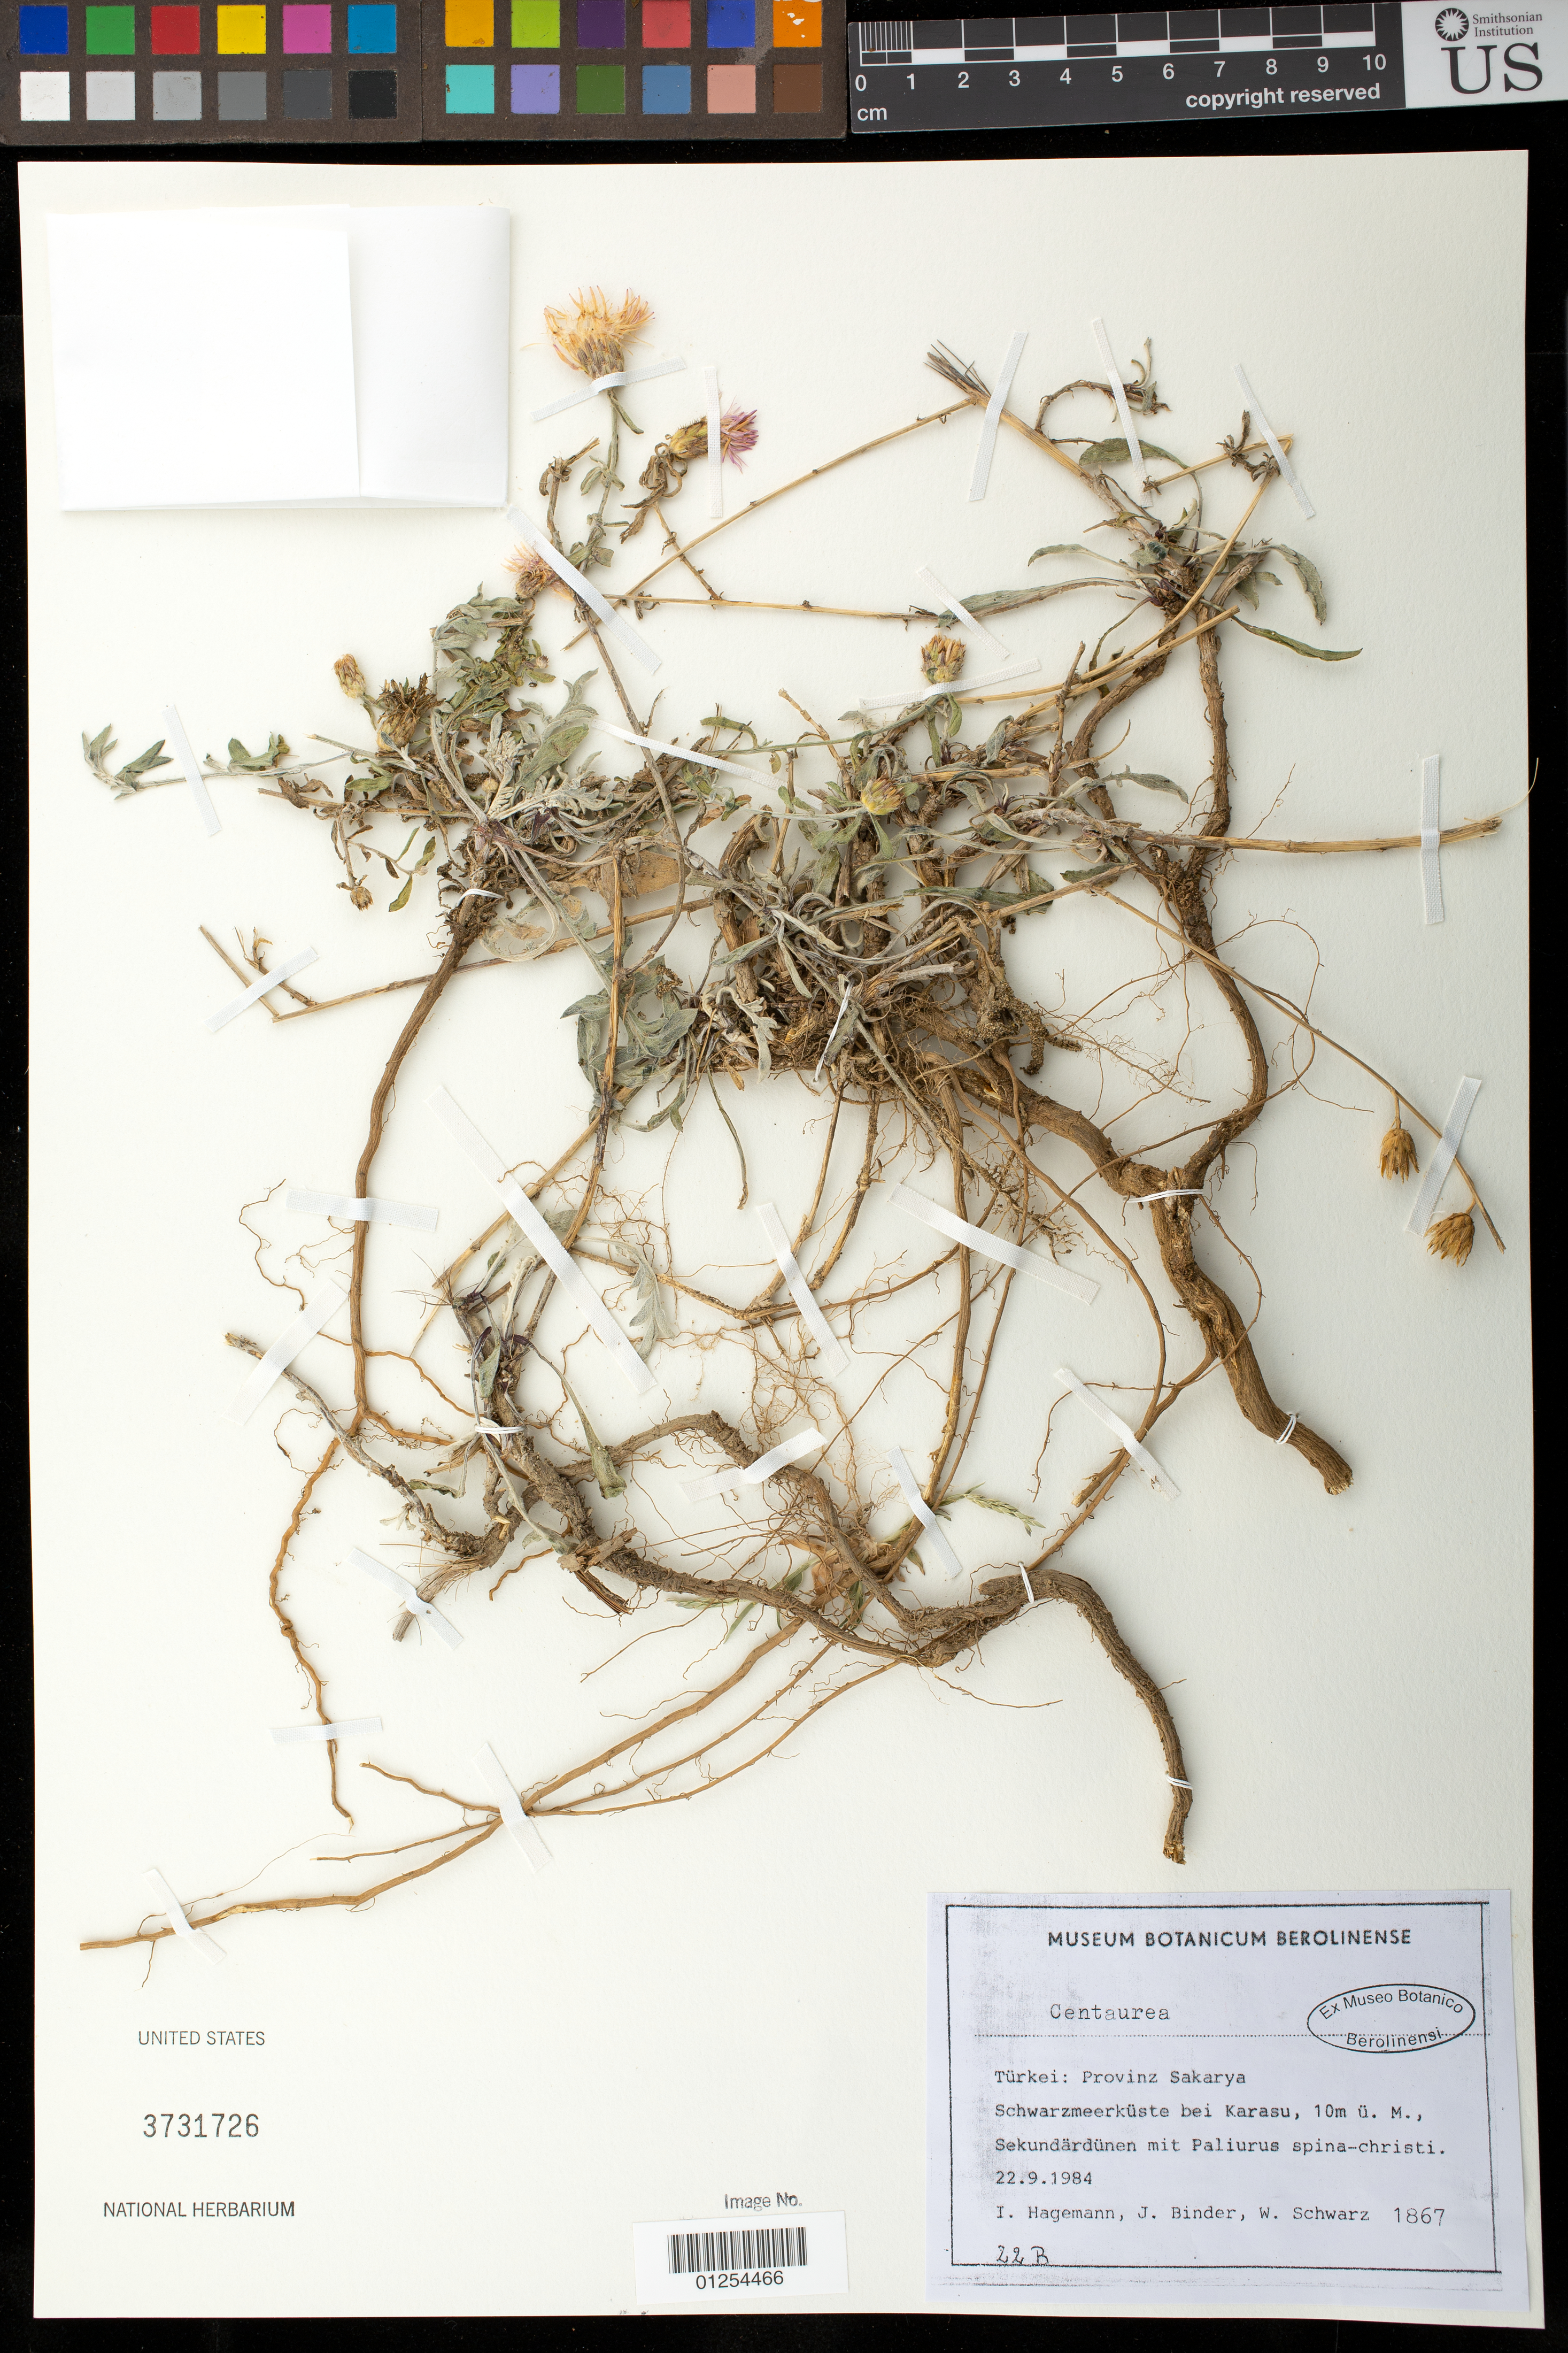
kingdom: Plantae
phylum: Tracheophyta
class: Magnoliopsida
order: Asterales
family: Asteraceae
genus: Centaurea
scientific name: Centaurea sp.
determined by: Hagemann, I.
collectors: I. Hagemann, B. J & w. Schwarz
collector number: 1867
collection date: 1984-09-22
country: Turkey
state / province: Sakarya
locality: Scwaezmeerkuste bei Karasu, 10 m u. M., Sekundardunen mit Paliurus sponina-christi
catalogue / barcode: US 3731726